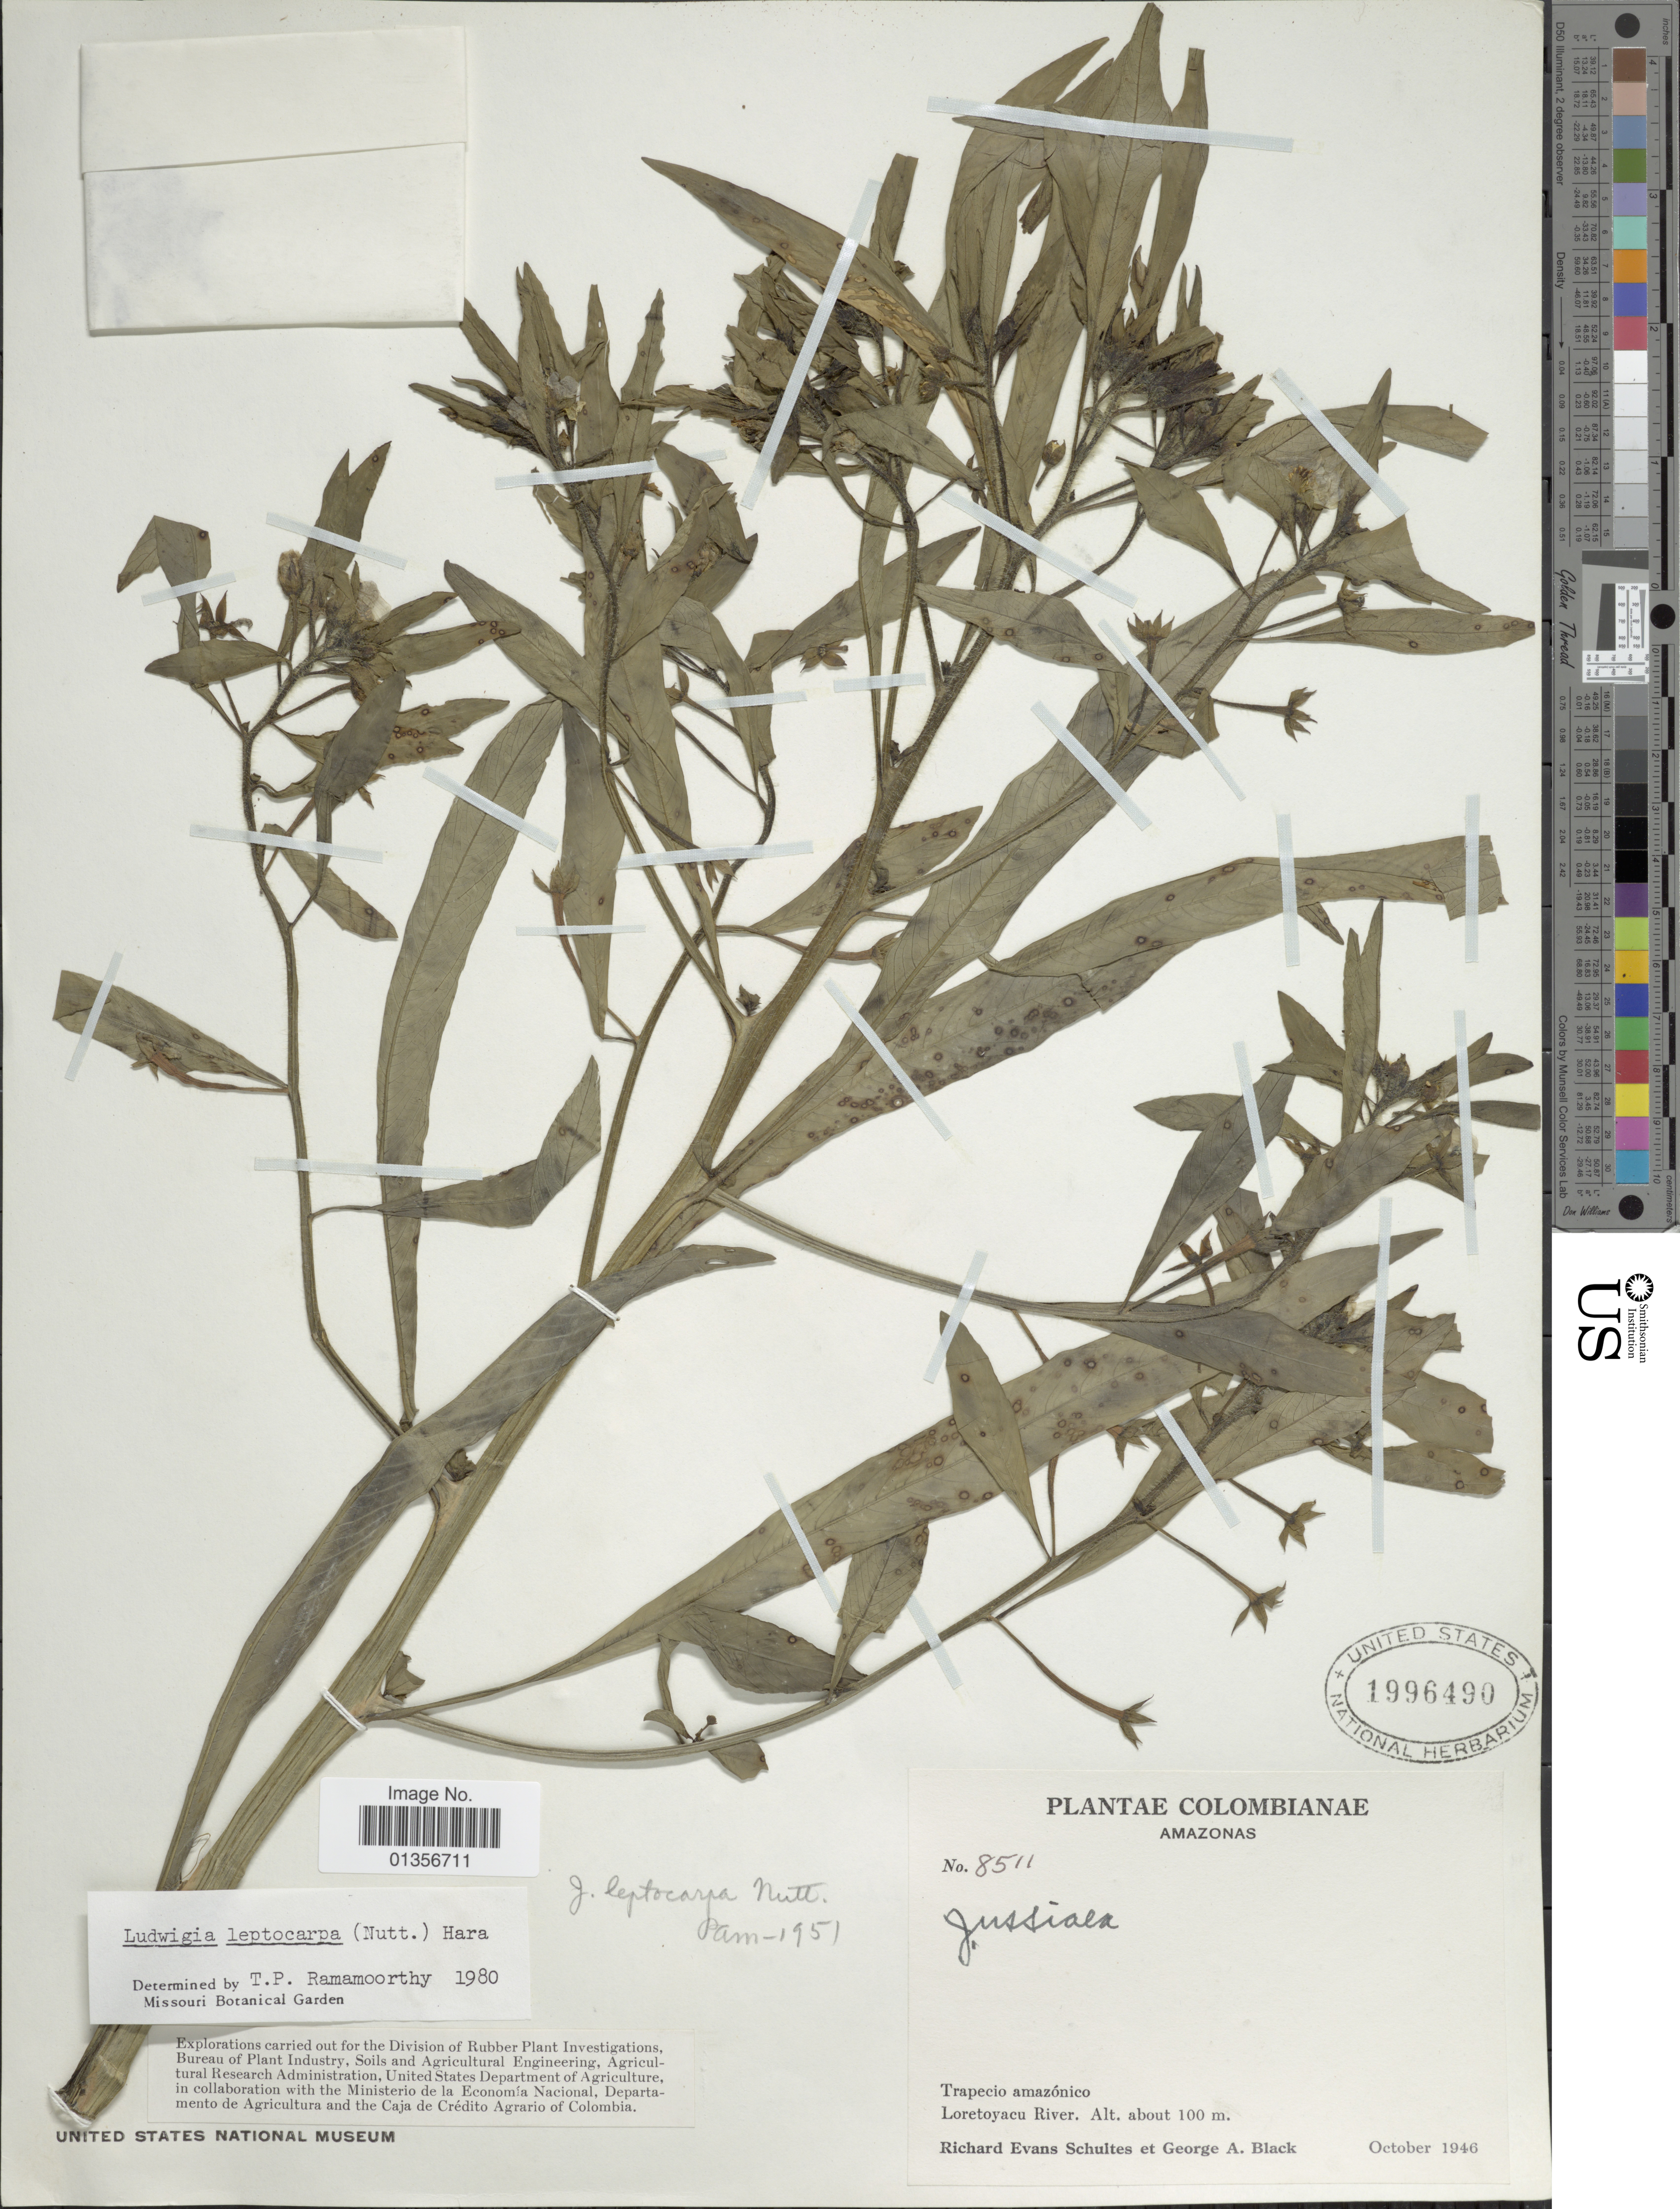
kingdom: Plantae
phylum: Tracheophyta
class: Magnoliopsida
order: Myrtales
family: Onagraceae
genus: Ludwigia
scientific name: Ludwigia leptocarpa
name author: (Nutt.) H. Hara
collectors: R. E. Schultes & G. A. Black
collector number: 8511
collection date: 1946-10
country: Colombia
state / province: Amazonas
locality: Amazonas, Trapecio amazónico, Loretoyacu River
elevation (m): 100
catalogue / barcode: US 1996490